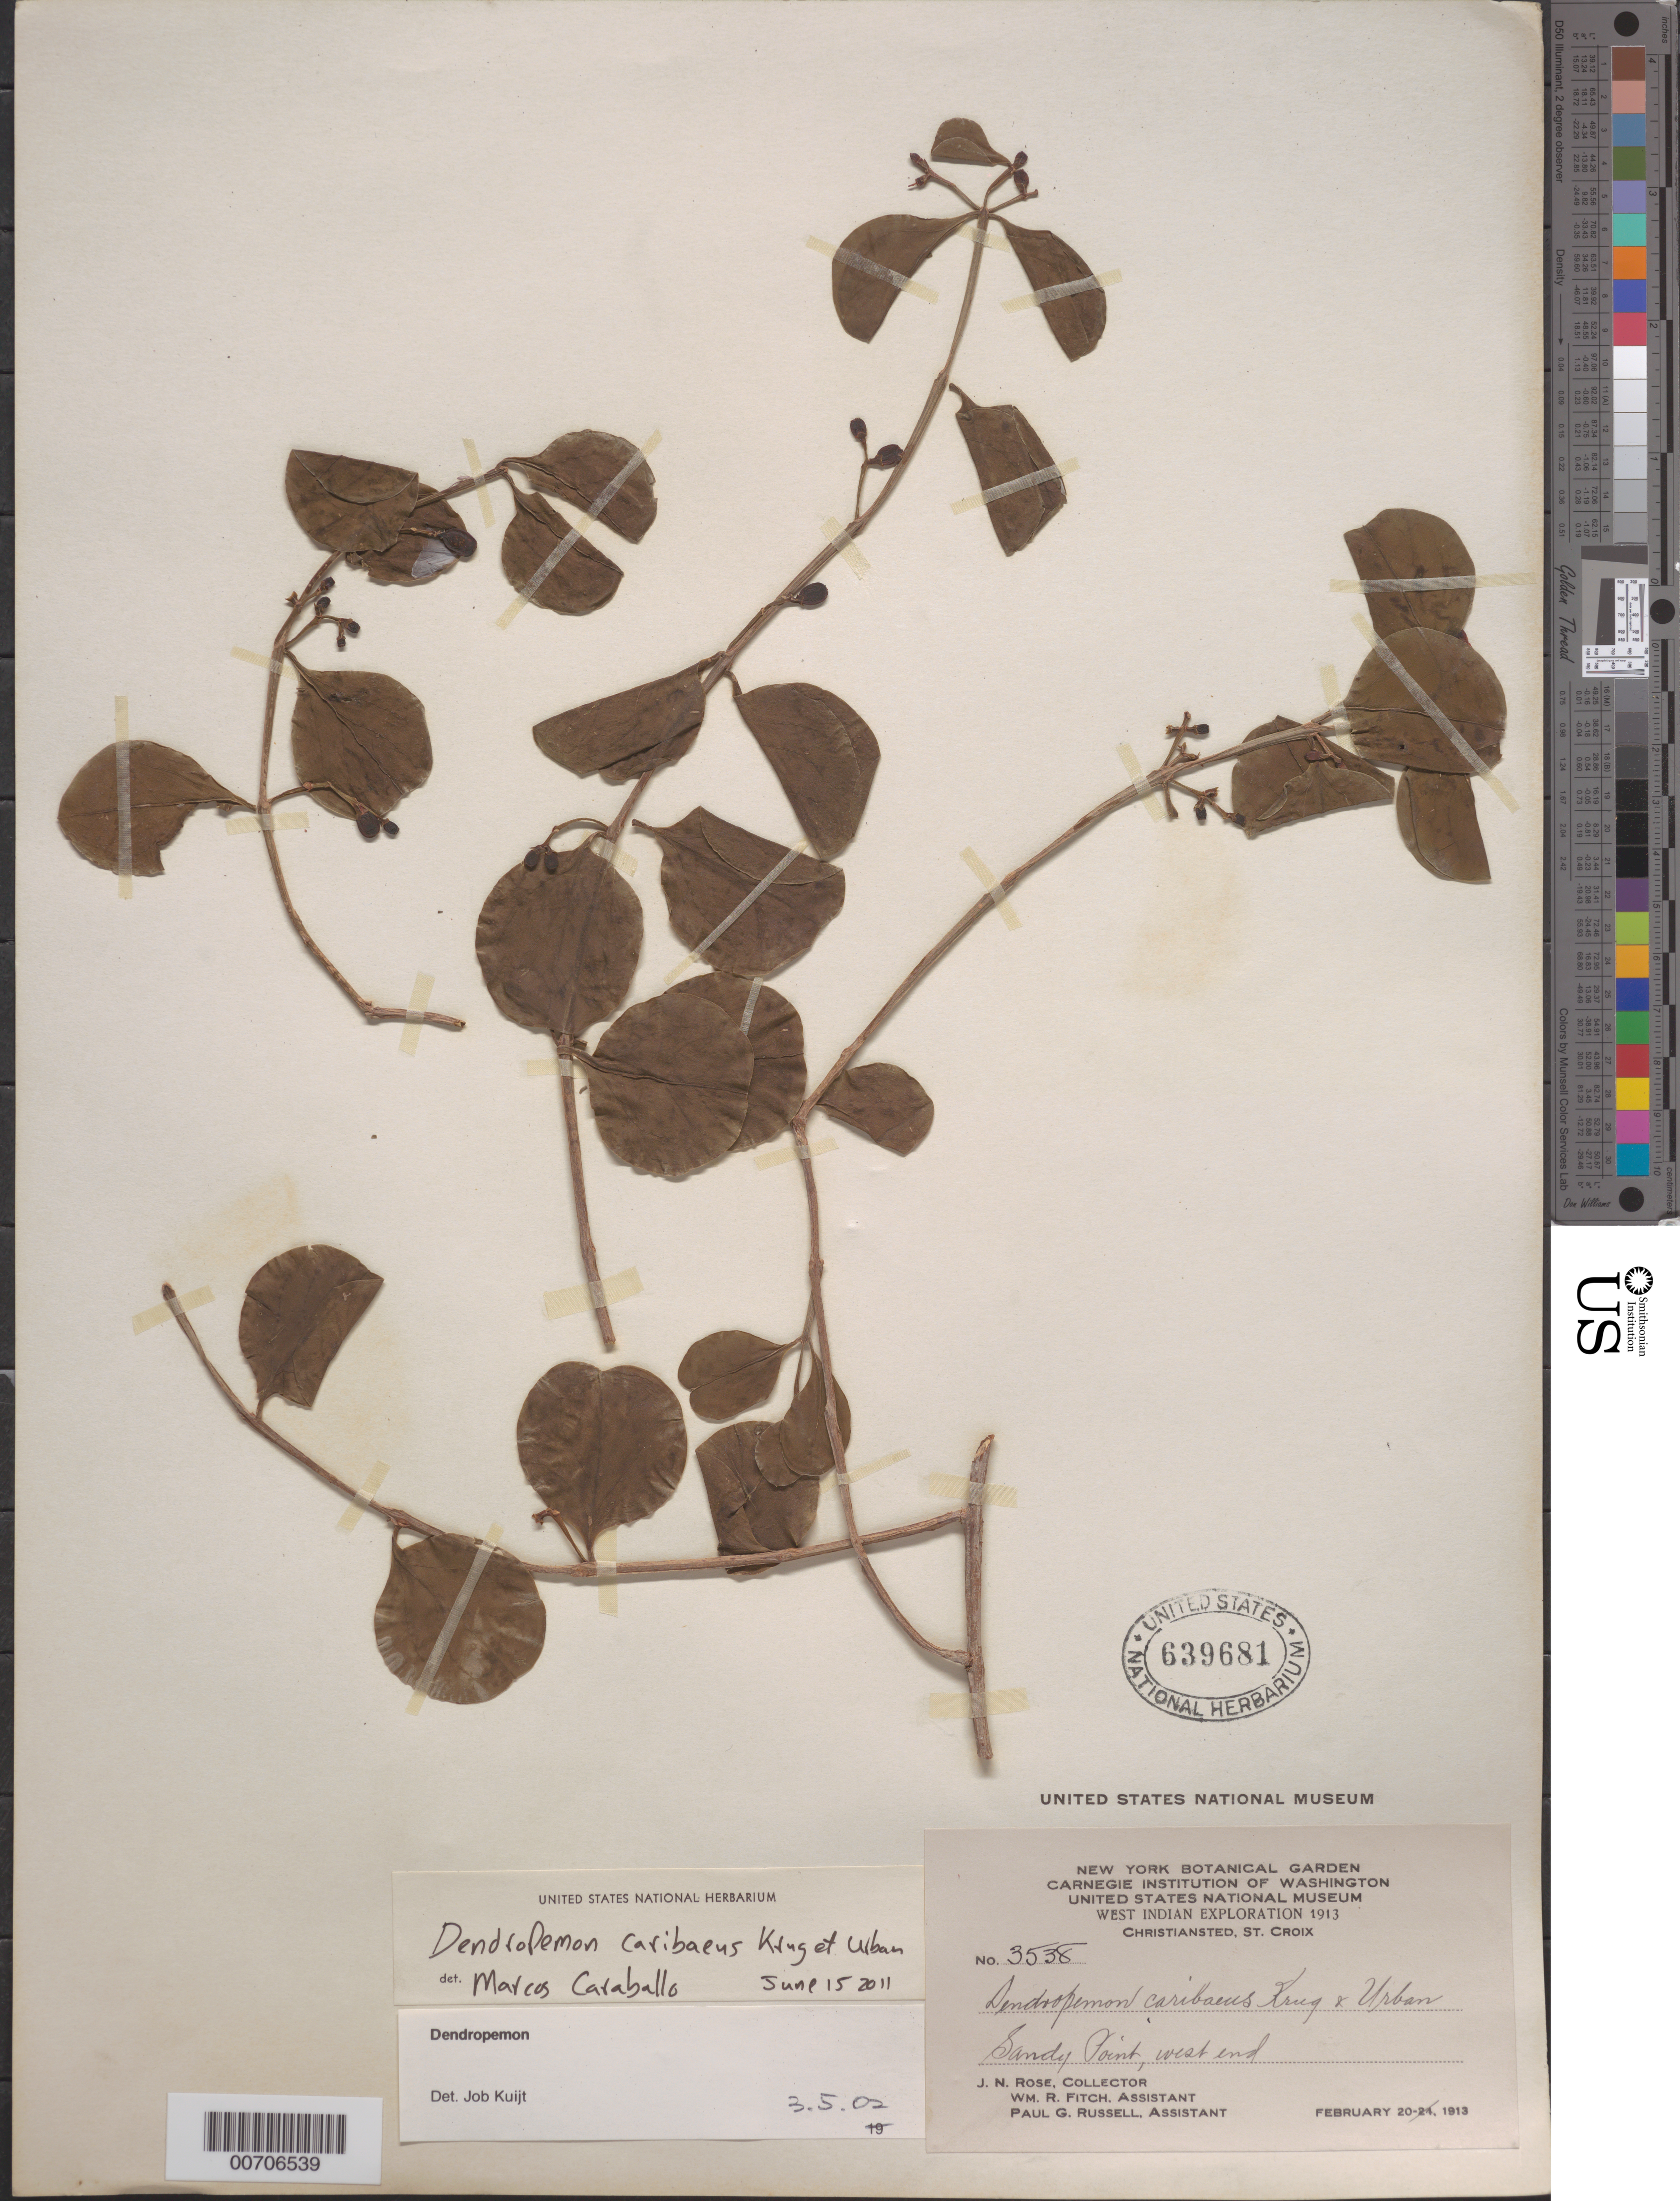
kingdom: Plantae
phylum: Tracheophyta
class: Magnoliopsida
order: Santalales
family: Loranthaceae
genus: Dendropemon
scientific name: Dendropemon caribaeus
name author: Krug & Urb.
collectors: J. N. Rose, W. R. Fitch & P. G. Russell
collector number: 3538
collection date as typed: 20 Feb 1913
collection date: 1913-02-20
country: U.S. Virgin Islands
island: St. Croix Island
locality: Sandy Point, W end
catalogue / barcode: US 639681